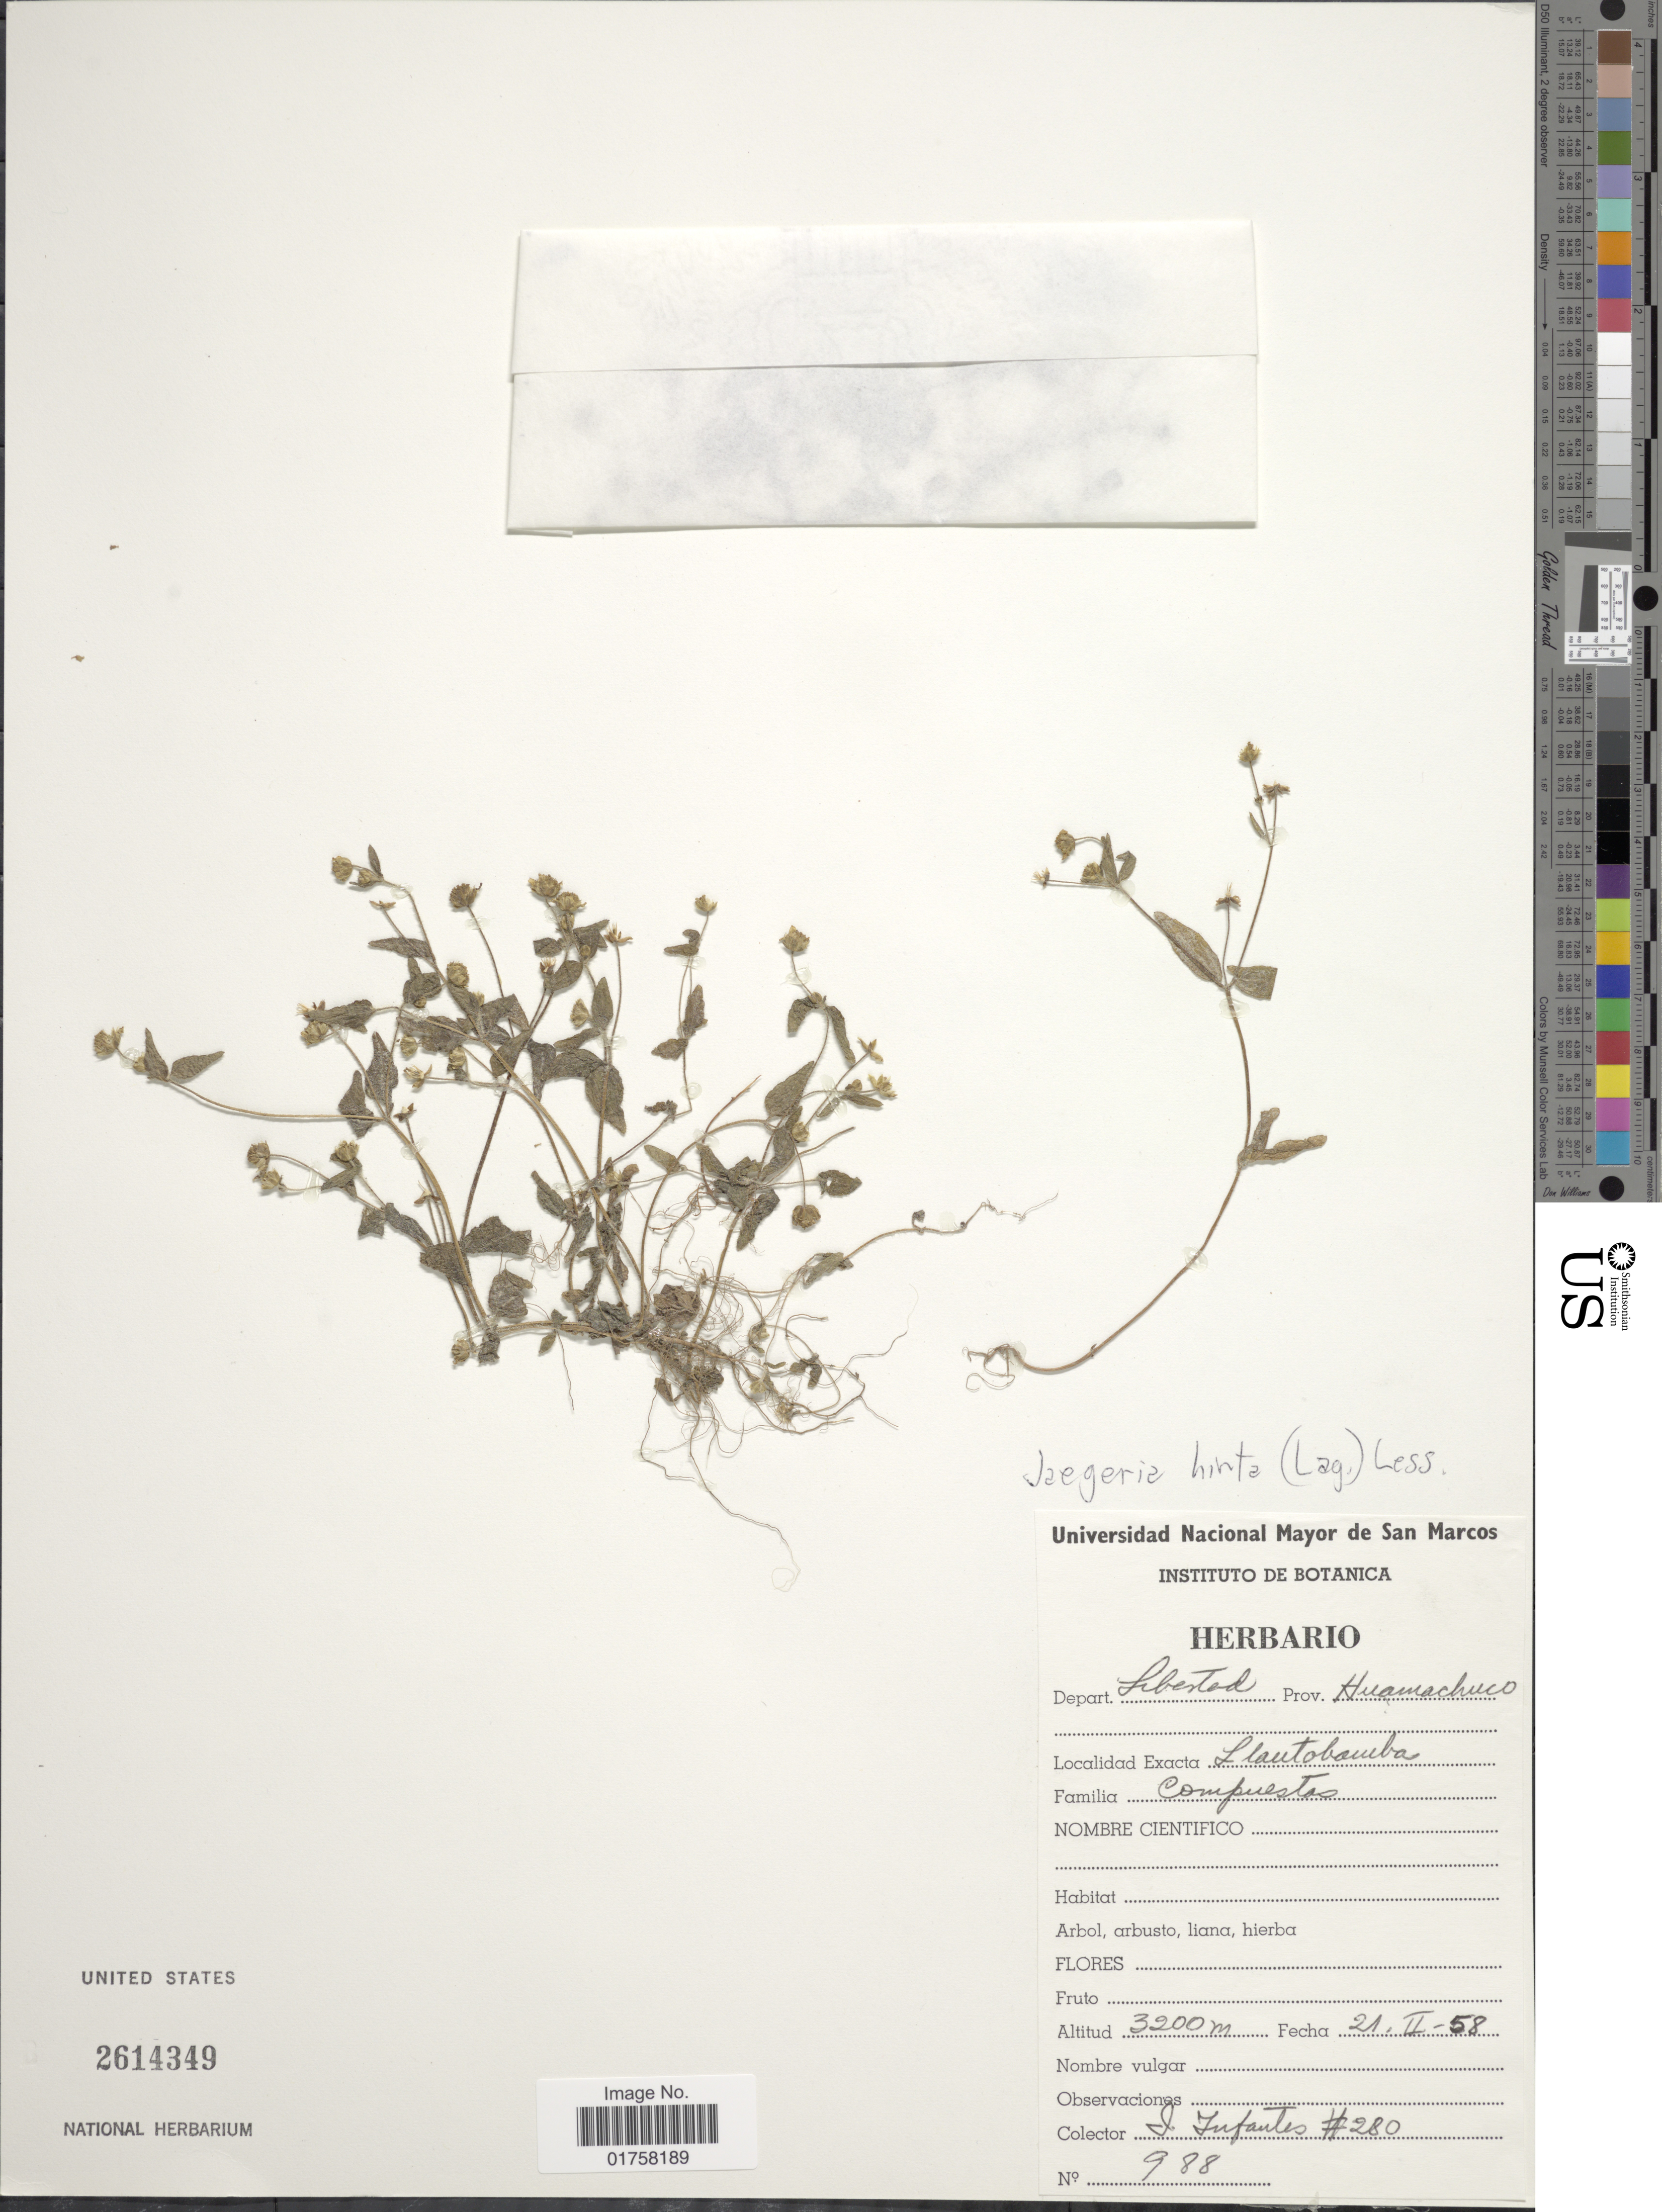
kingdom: Plantae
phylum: Tracheophyta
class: Magnoliopsida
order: Asterales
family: Asteraceae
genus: Jaegeria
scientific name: Jaegeria hirta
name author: (Lag.) Less.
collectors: J. Infantes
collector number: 280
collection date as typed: Transcribed d/m/y: 21/2/58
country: Peru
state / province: La Libertad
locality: Prov. Huamachuco, Llantobamba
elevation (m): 3200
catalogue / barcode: US 2614349